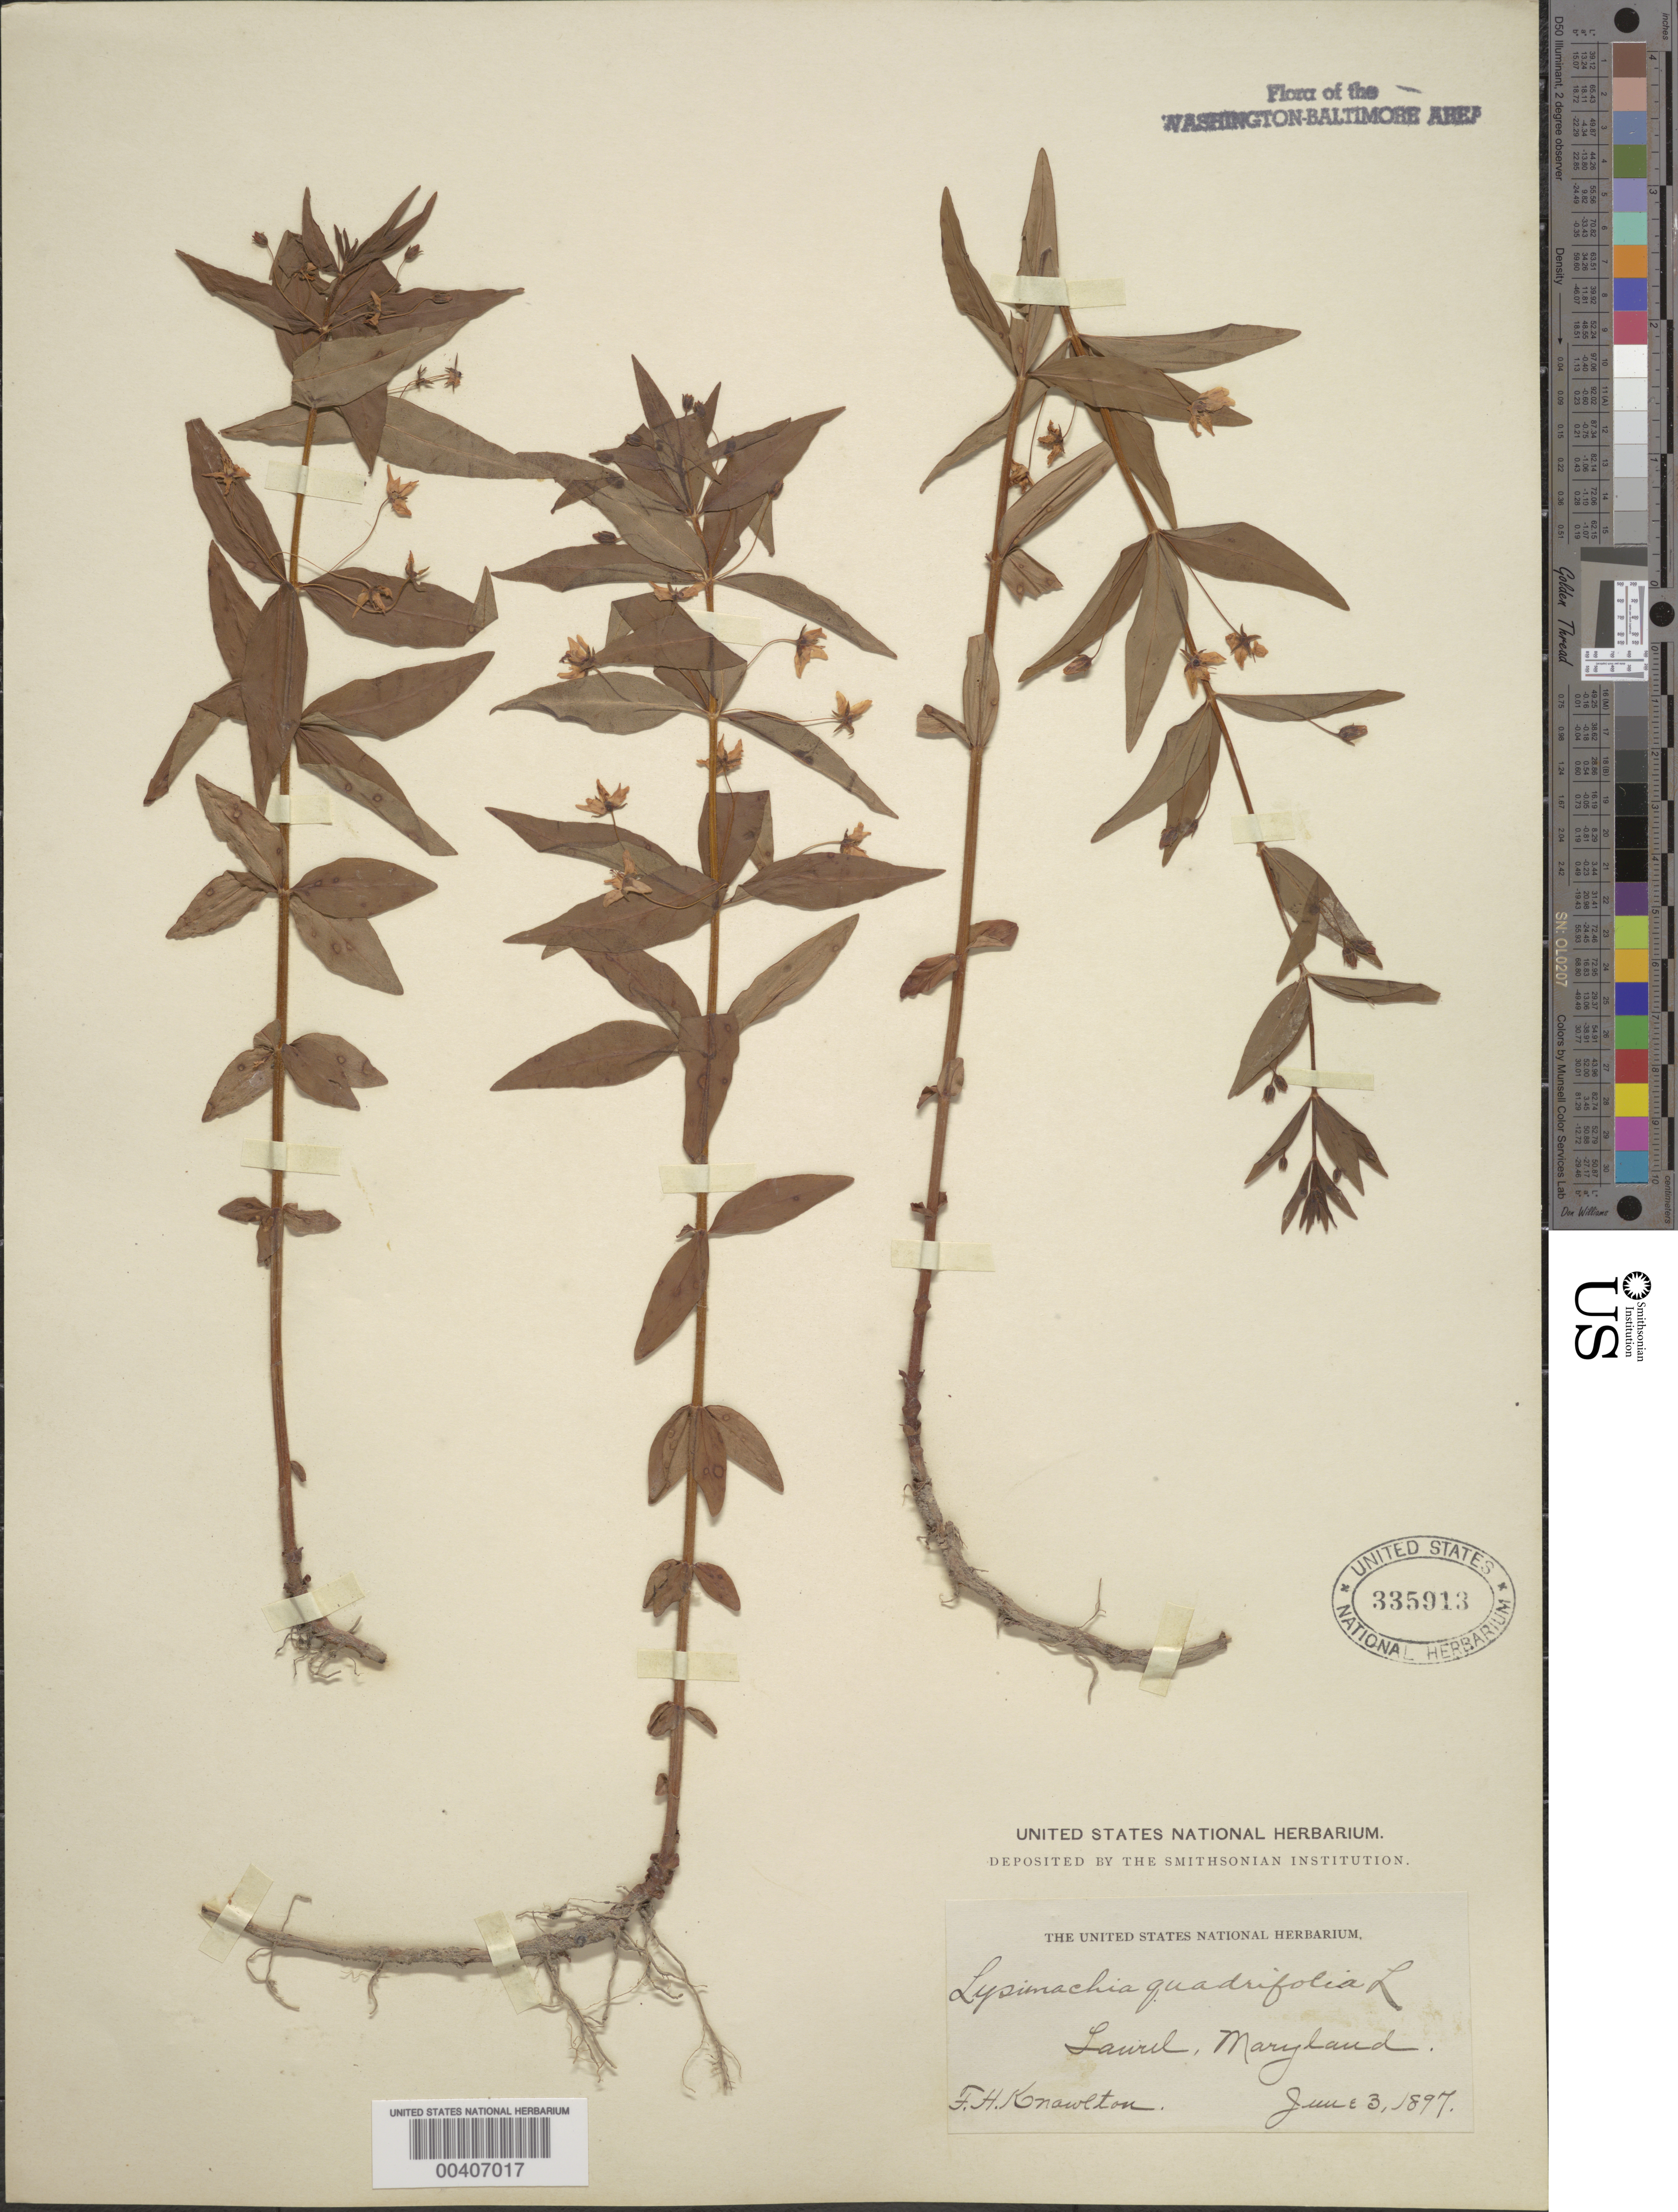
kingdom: Plantae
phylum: Tracheophyta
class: Magnoliopsida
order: Ericales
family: Primulaceae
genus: Lysimachia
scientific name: Lysimachia quadrifolia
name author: L.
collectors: E. C. Leonard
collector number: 5482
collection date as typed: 03 Jun 1923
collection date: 1923-06-03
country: United States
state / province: District of Columbia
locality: Mount Hamilton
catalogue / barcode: US 1769762